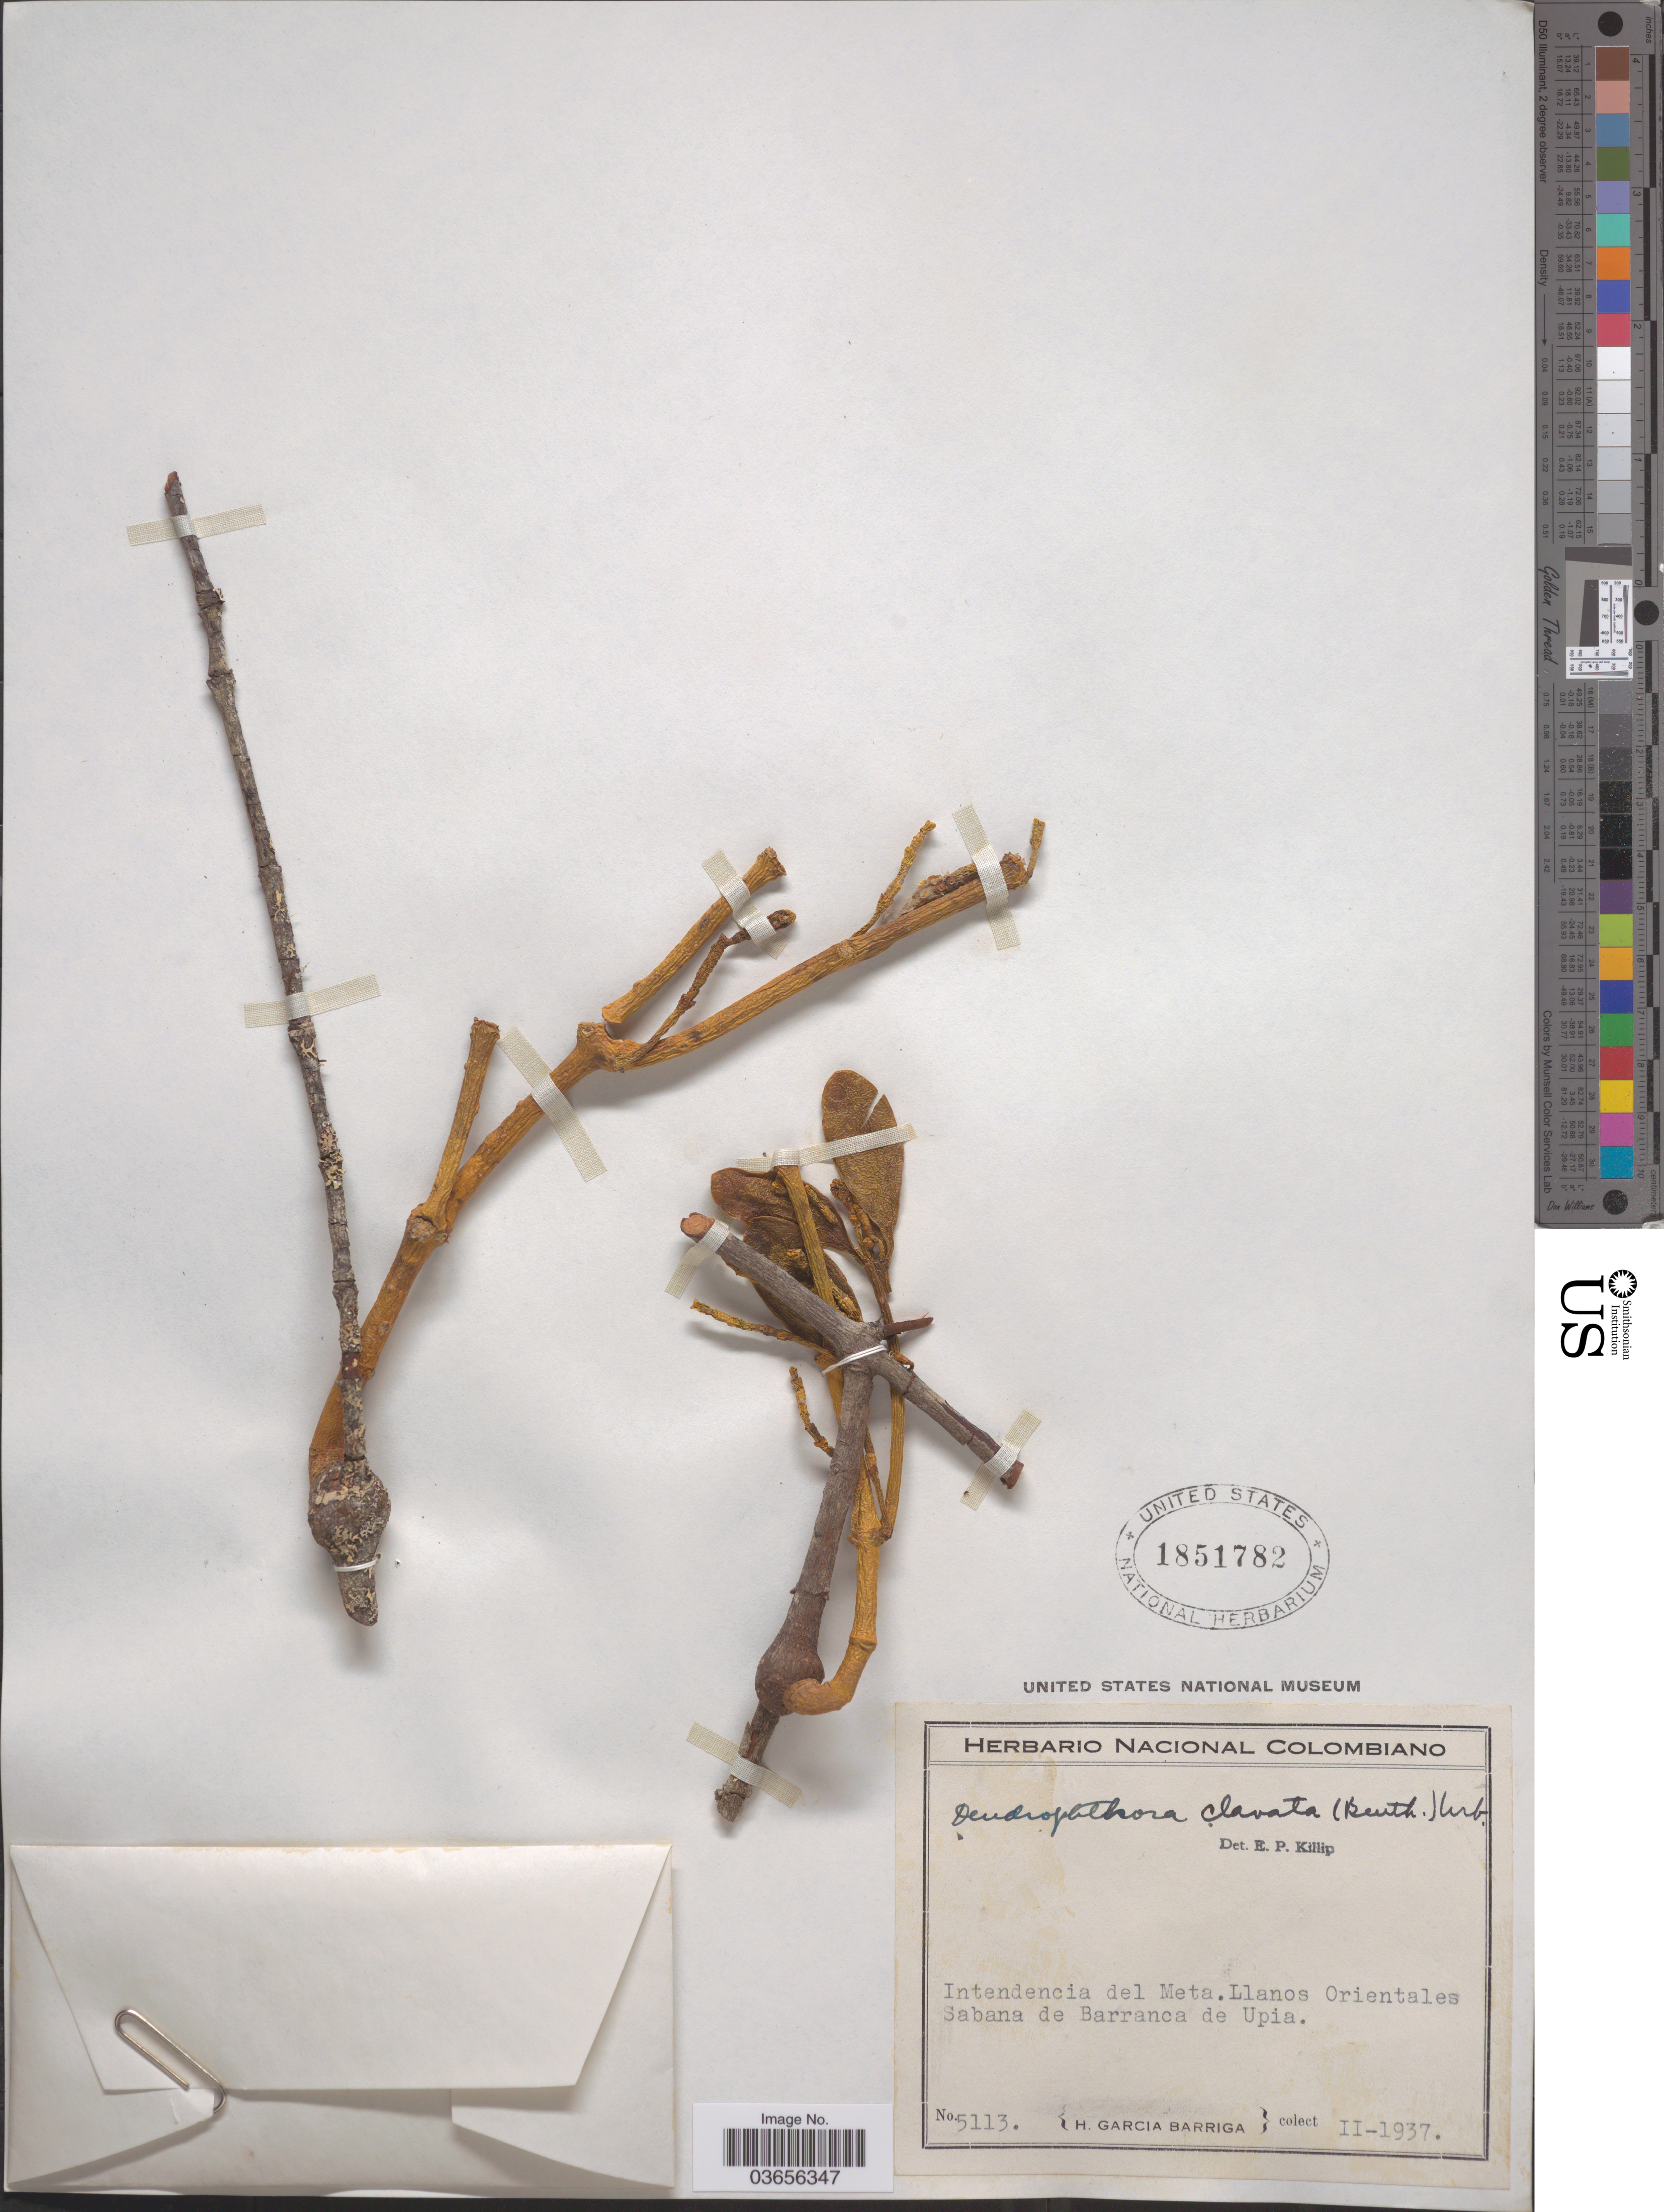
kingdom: Plantae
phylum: Tracheophyta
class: Magnoliopsida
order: Santalales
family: Viscaceae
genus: Dendrophthora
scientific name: Dendrophthora clavata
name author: (Benth.) Urb.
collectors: H. García Barriga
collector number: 5113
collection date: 1937-02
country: Colombia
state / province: Meta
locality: Intendencia del Meta. Llanos Orientales Sabana de Barranca de Upia.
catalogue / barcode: US 1851782